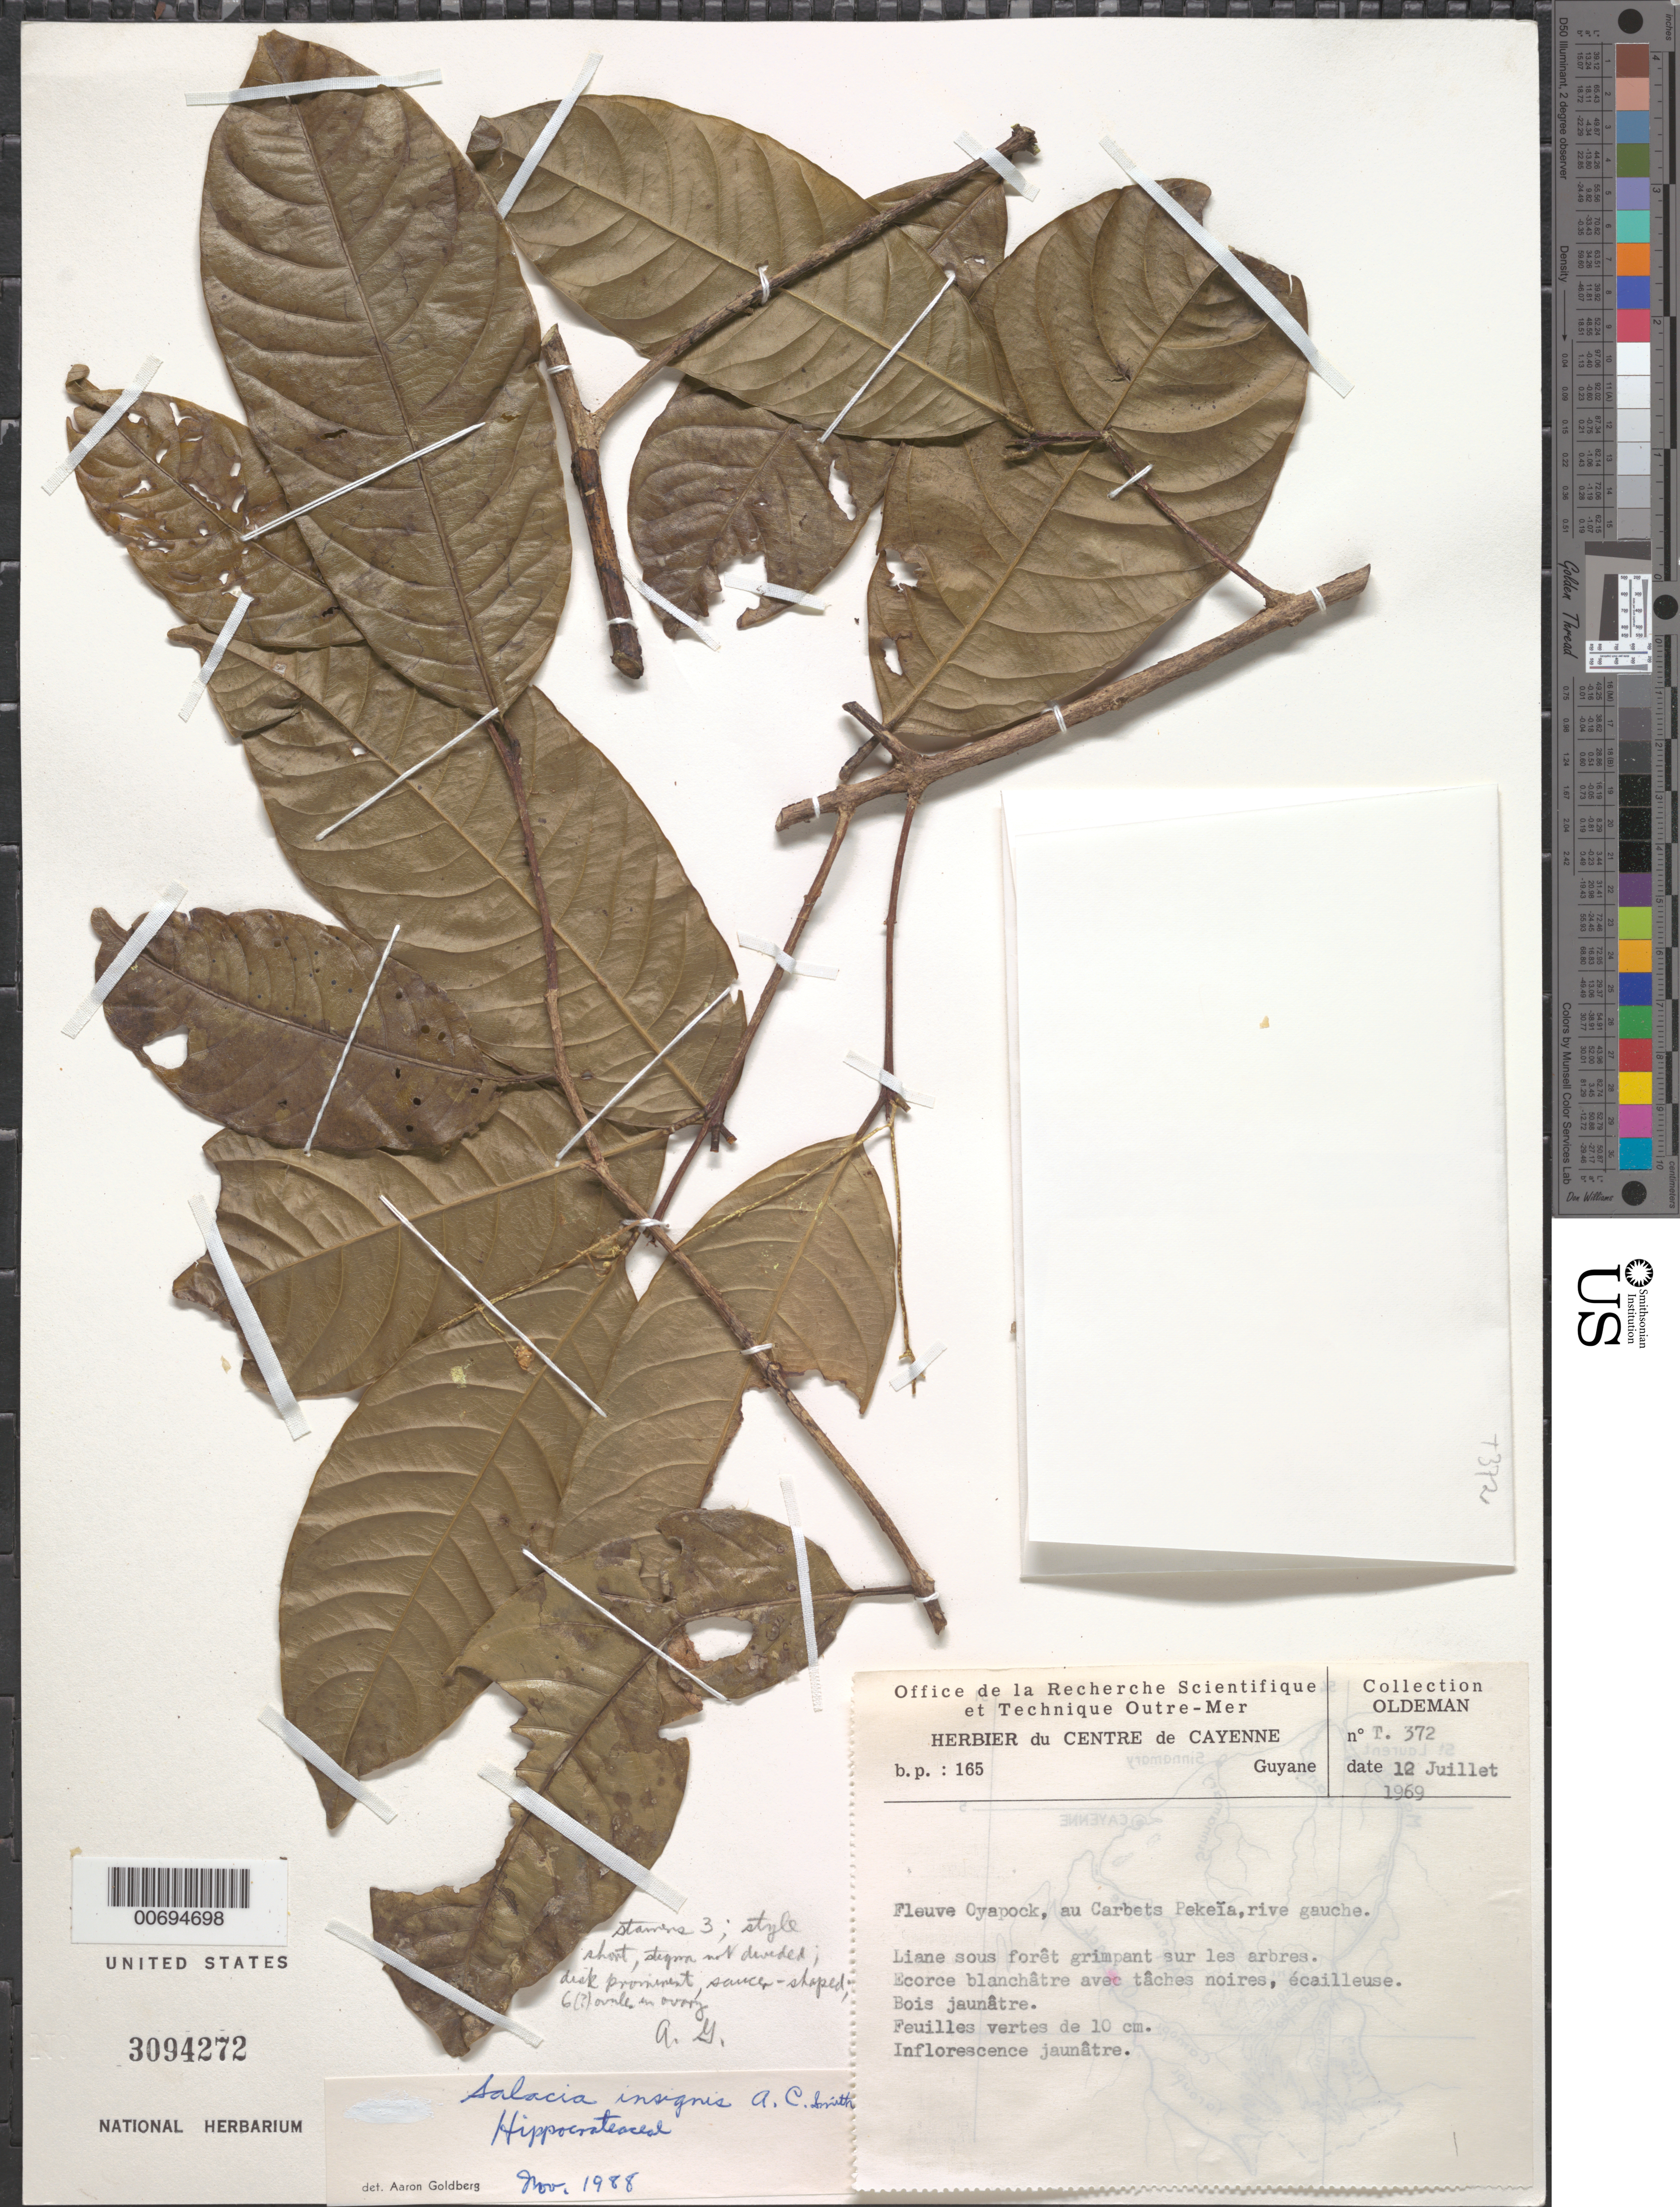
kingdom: Plantae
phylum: Tracheophyta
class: Magnoliopsida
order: Celastrales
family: Celastraceae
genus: Salacia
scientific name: Salacia insignis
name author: A.C. Sm.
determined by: Goldberg, Aaron, (US), NMNH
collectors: R. Oldeman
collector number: T 372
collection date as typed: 12-Jul-69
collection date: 1969-07-12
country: French Guiana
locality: Fleuve Oyapock, au Carbets Pekeïa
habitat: Rive gauche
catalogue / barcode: US 3094272